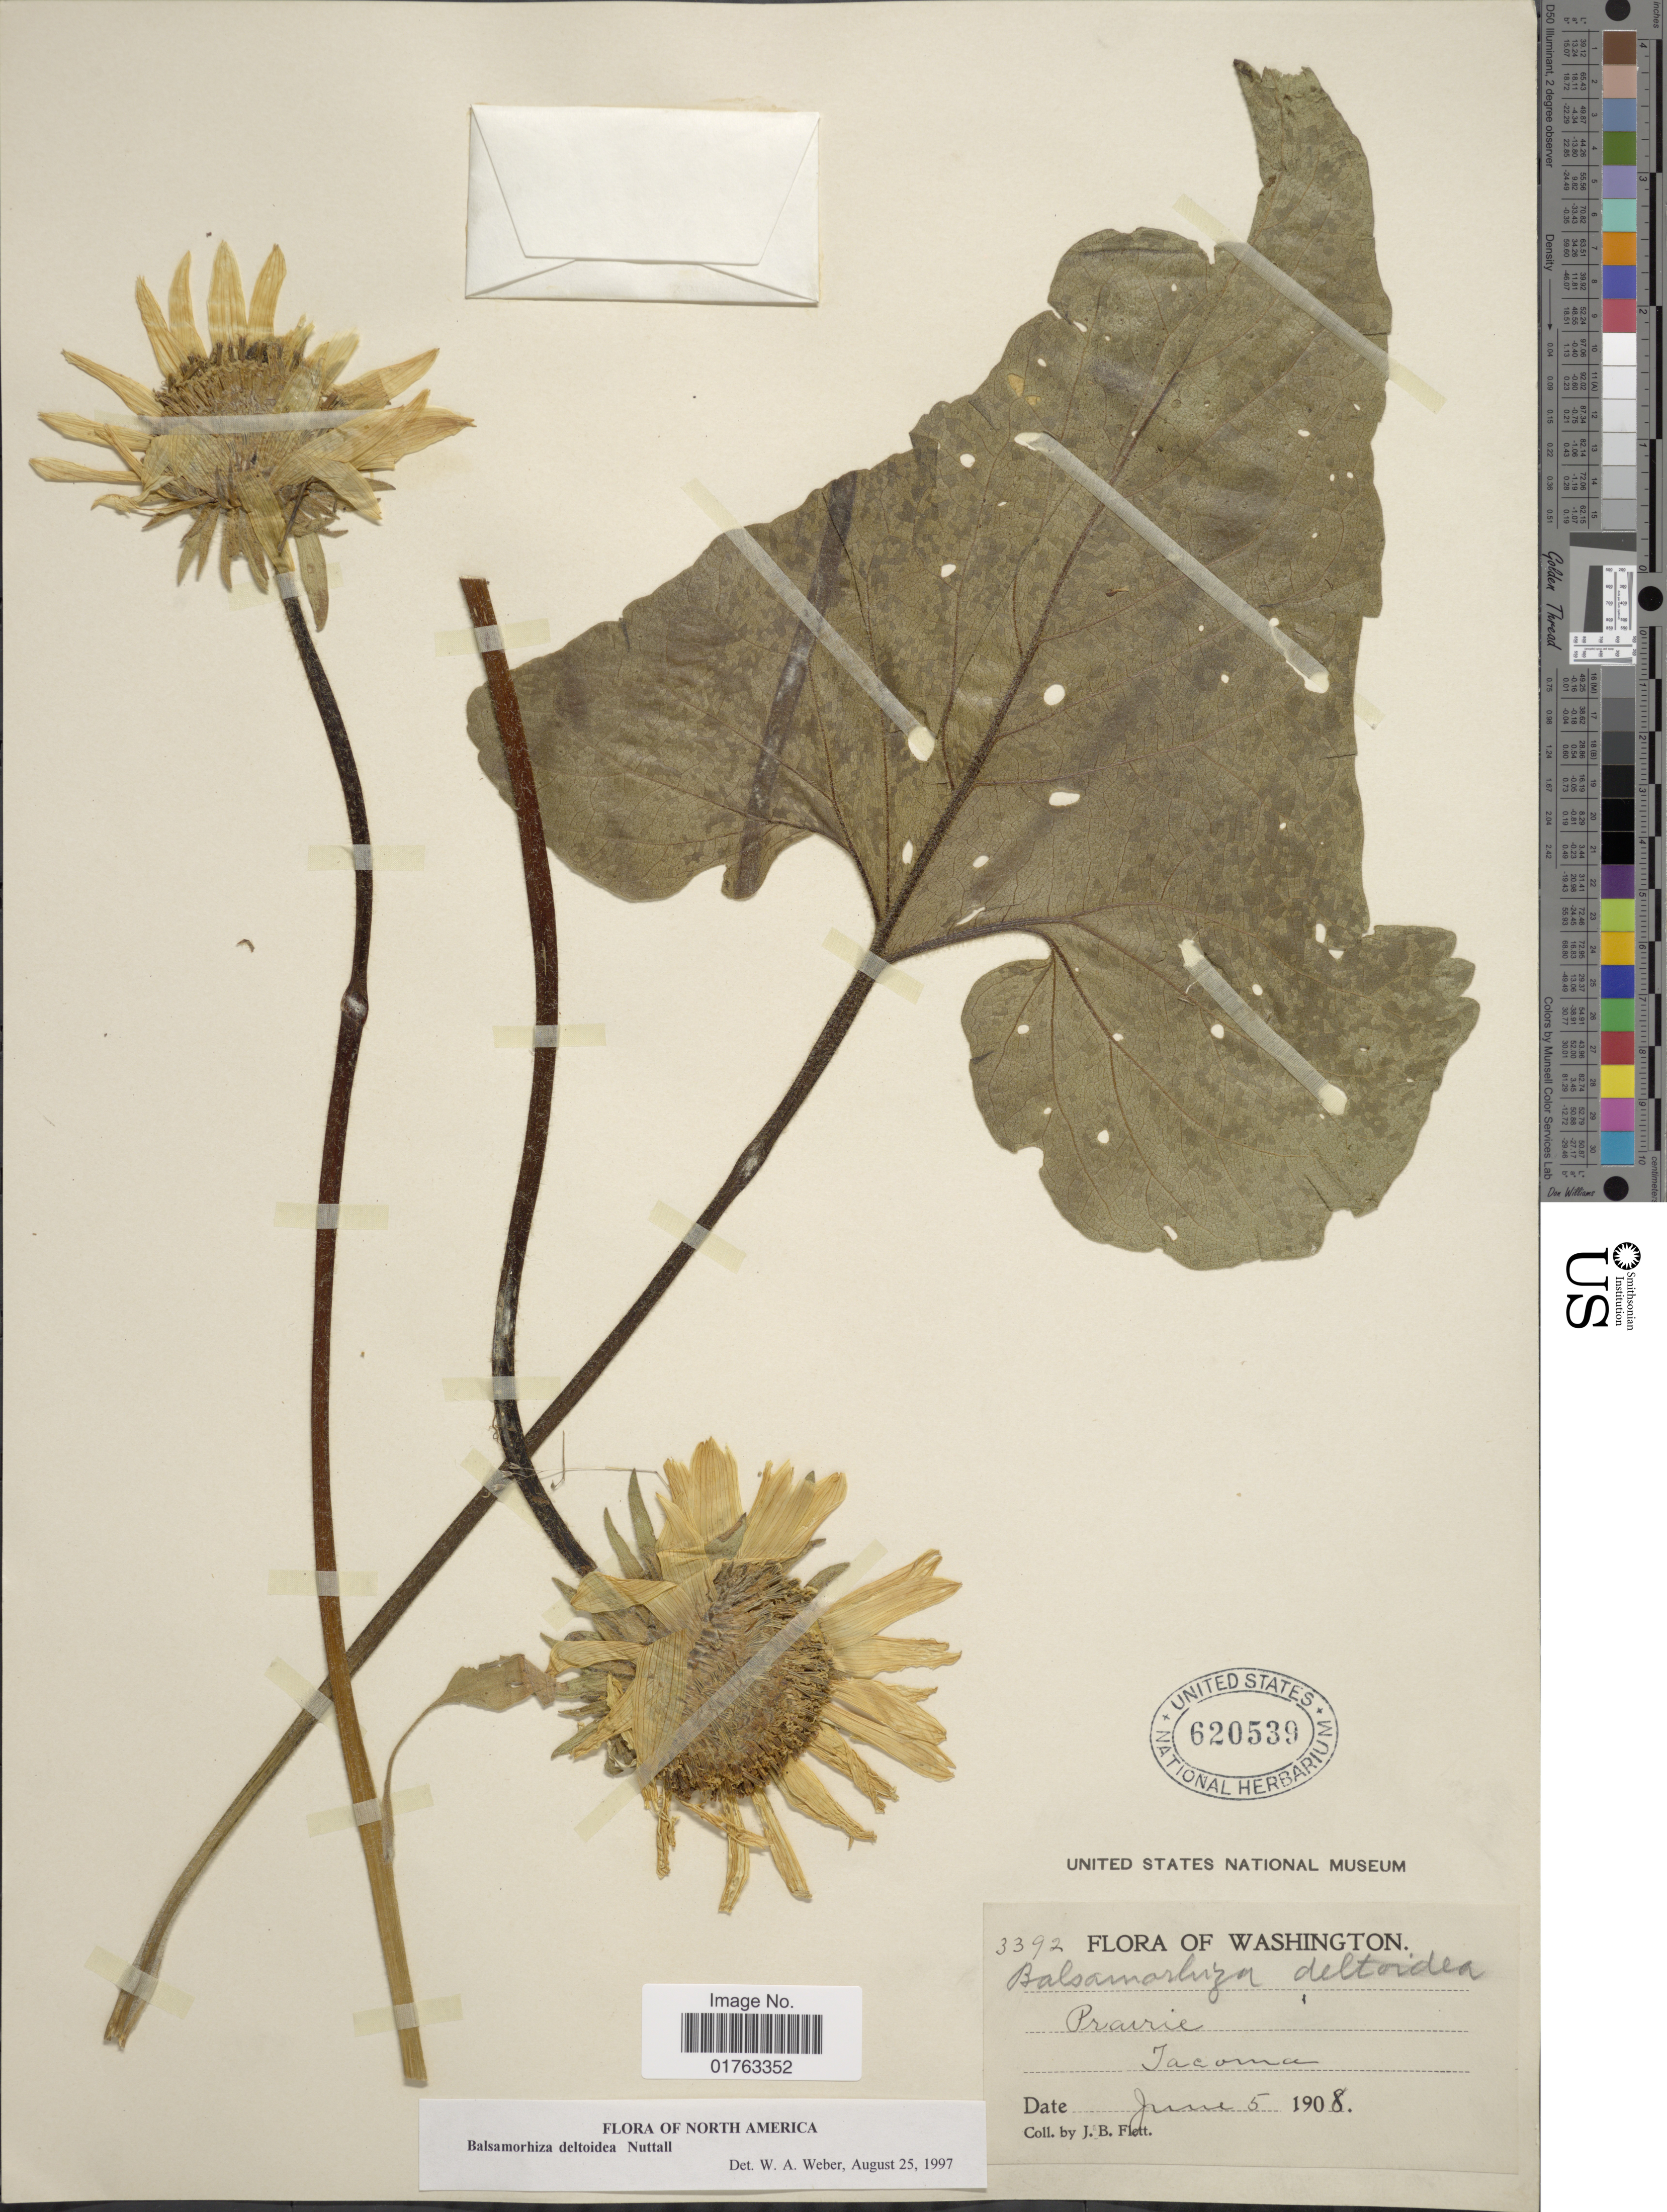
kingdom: Plantae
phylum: Tracheophyta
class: Magnoliopsida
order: Asterales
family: Asteraceae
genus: Balsamorhiza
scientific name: Balsamorhiza deltoidea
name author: Nutt.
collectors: J. Flett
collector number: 3392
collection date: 1905-06-05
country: United States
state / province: Washington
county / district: Pierce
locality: Tacoma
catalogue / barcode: US 620539